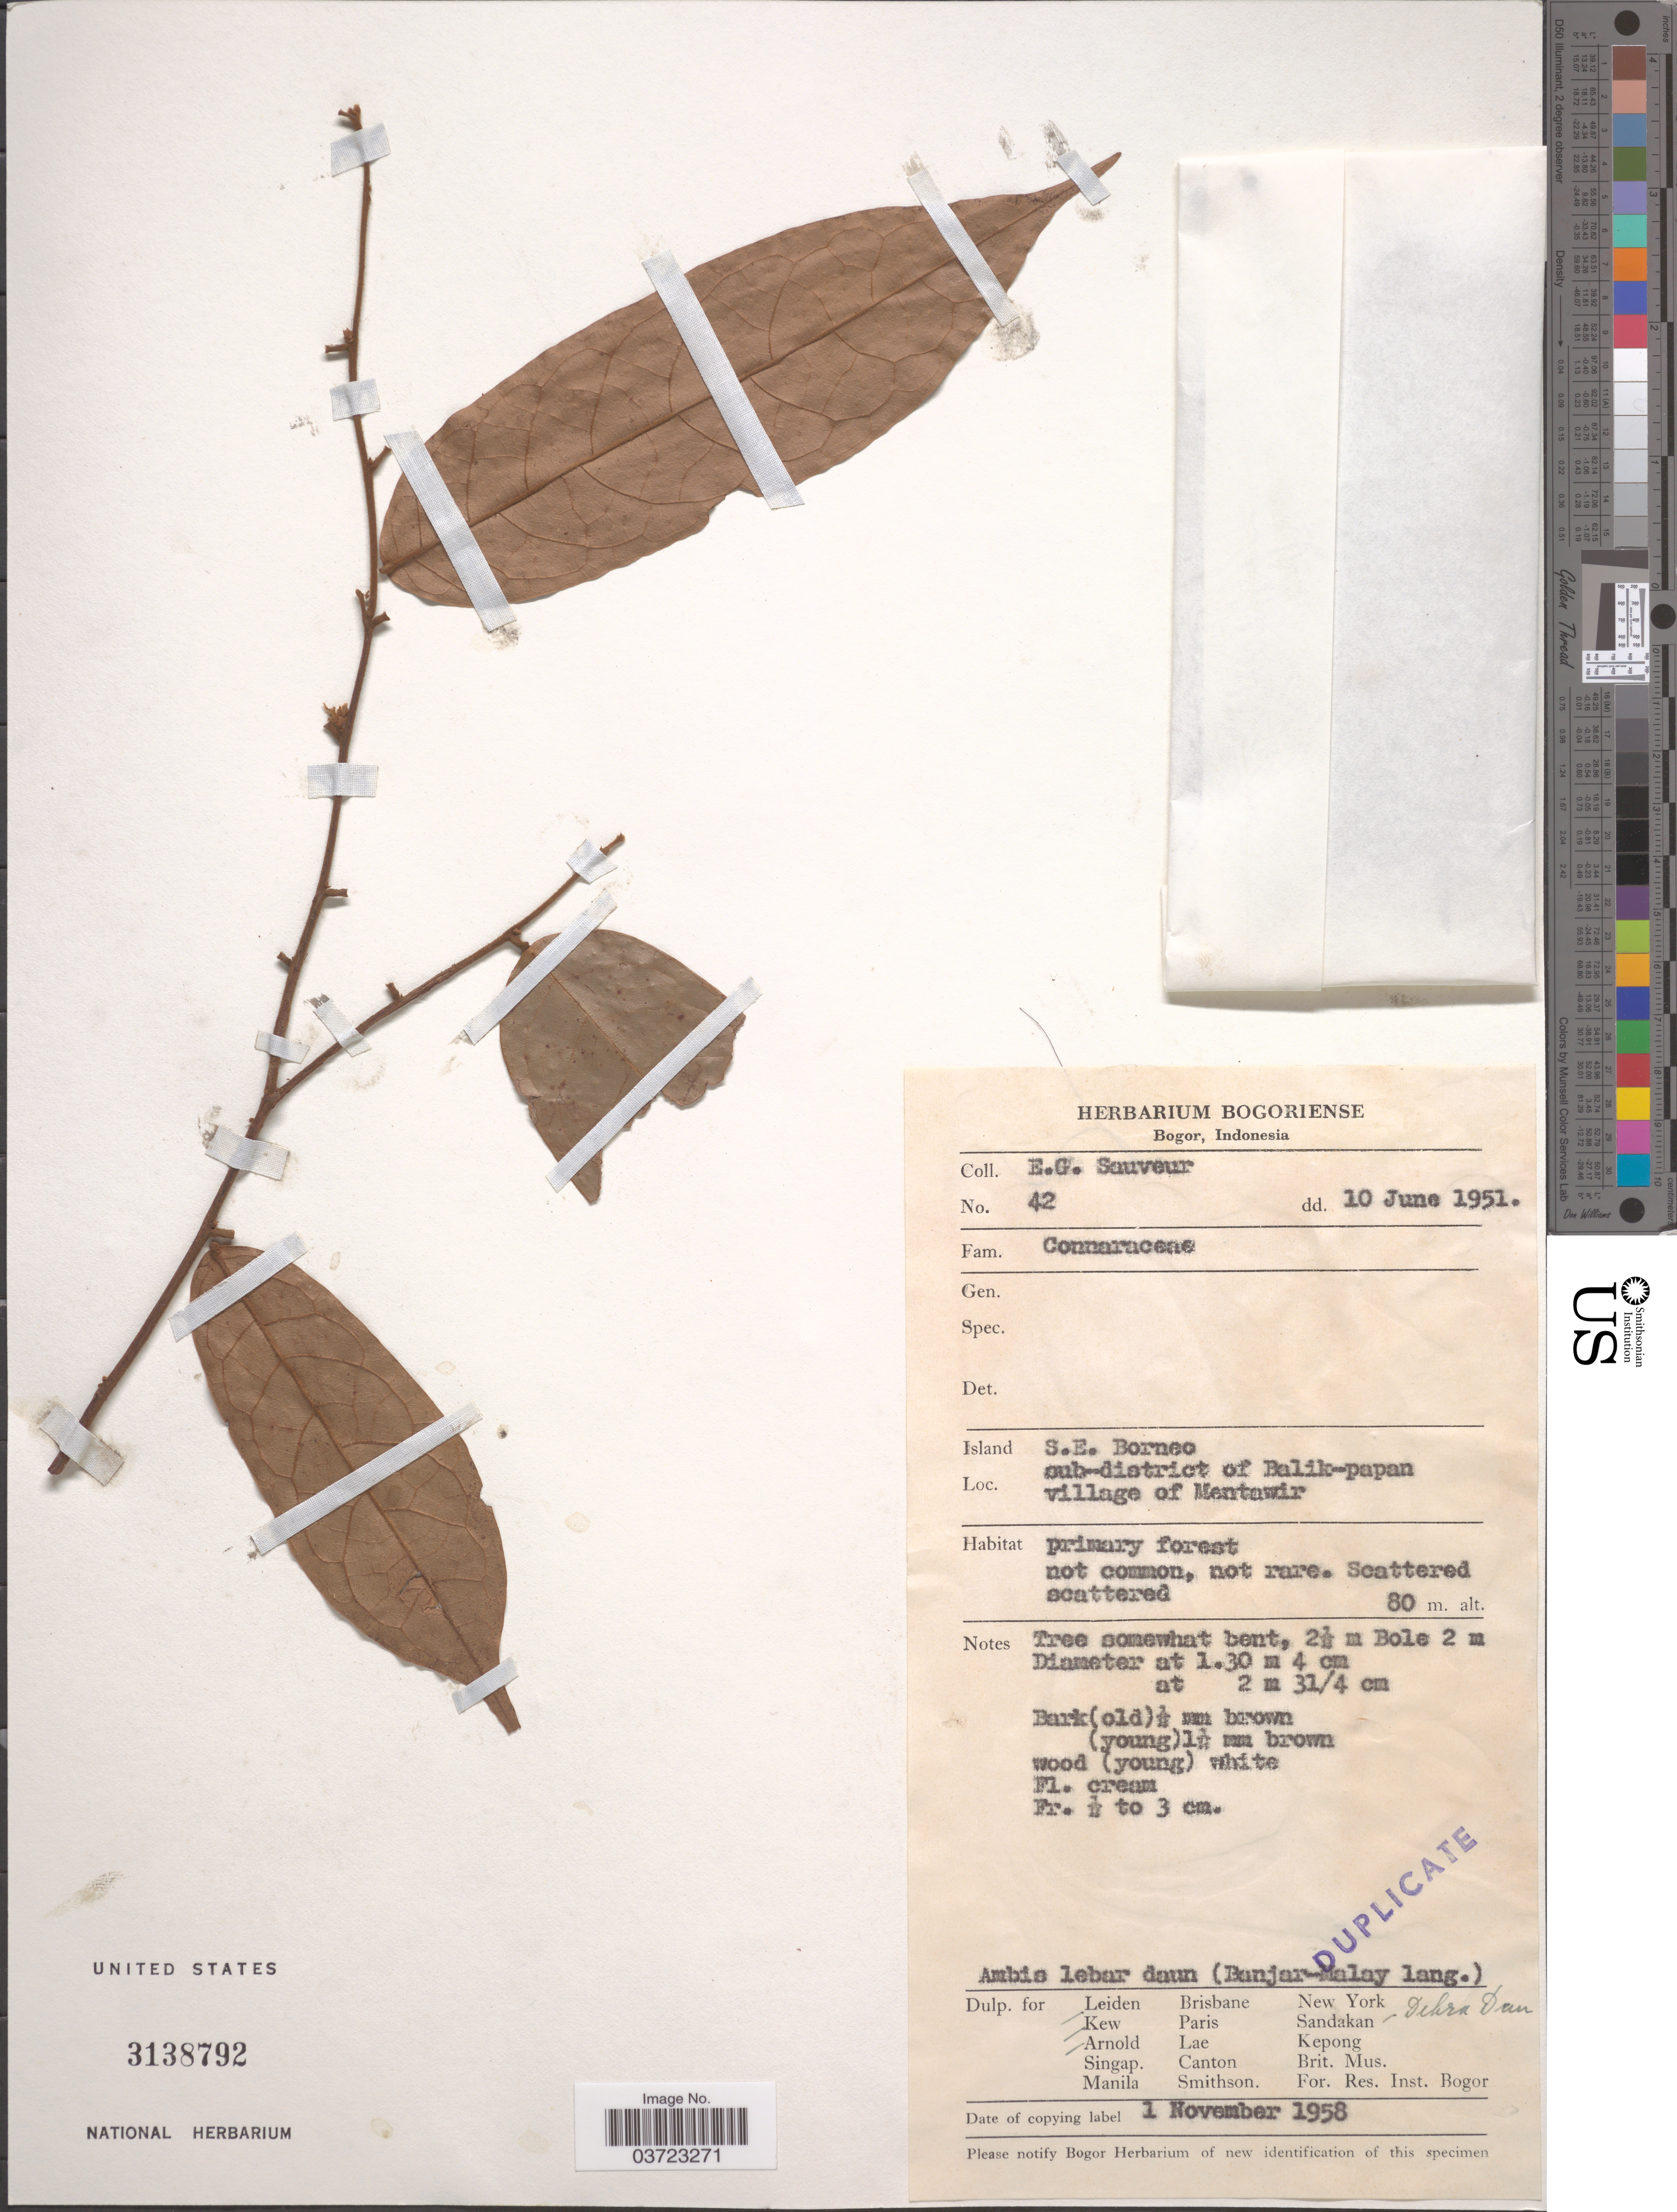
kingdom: Plantae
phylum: Tracheophyta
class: Magnoliopsida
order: Oxalidales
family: Connaraceae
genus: Ellipanthus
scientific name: Ellipanthus beccarii var. peltatus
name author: (G. Schellenb.) Leenh.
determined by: Leenhouts, Pieter W.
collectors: E.G. Sauveur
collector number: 42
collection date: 1951-06-10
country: Indonesia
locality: Island S.E. Borneo, sub-district of Balik-papan, village of Mentawir.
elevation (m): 80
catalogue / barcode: US 3138792